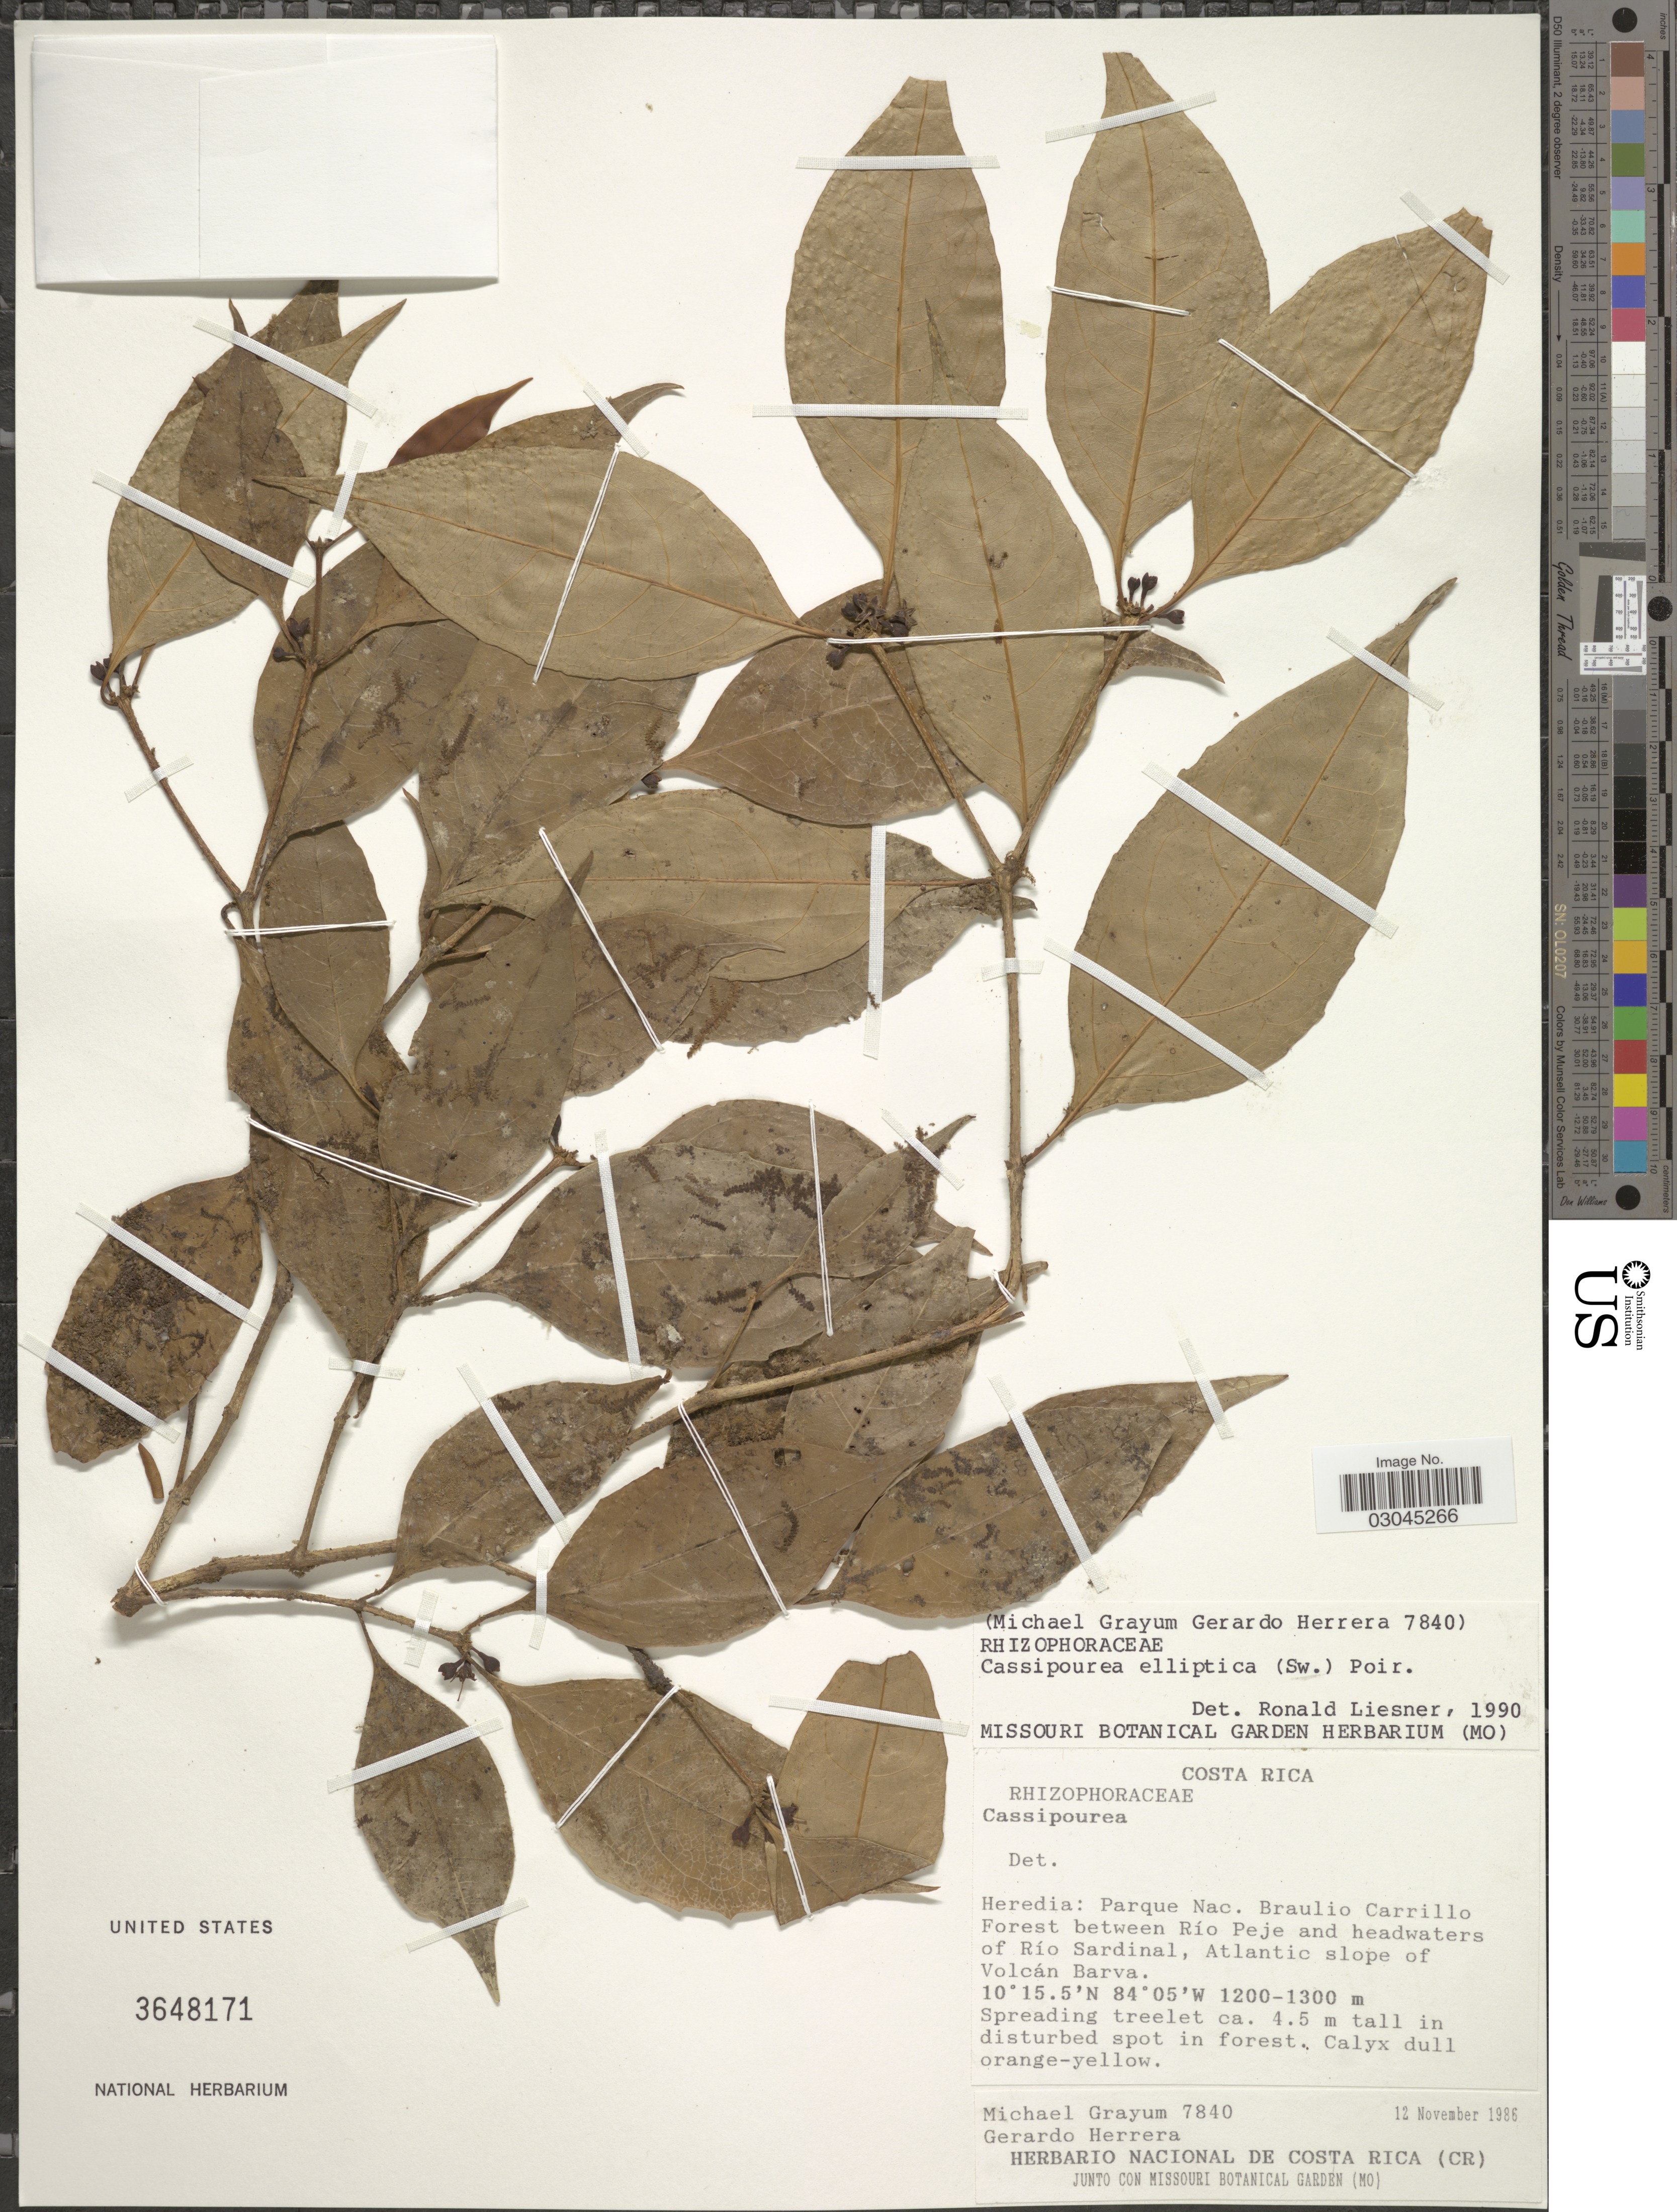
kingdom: Plantae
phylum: Tracheophyta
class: Magnoliopsida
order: Malpighiales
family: Rhizophoraceae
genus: Cassipourea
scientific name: Cassipourea elliptica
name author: (Sw.) Poir.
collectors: M. H. Grayum & G. Herrera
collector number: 7840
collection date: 1986-11-12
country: Costa Rica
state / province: Heredia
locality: Parque Nac. Braulio Carrillo. Forest between Río Peje and headwaters of Río Sardinal, Atlantic slope of Volcán Barva.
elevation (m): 1200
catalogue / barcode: US 3648171